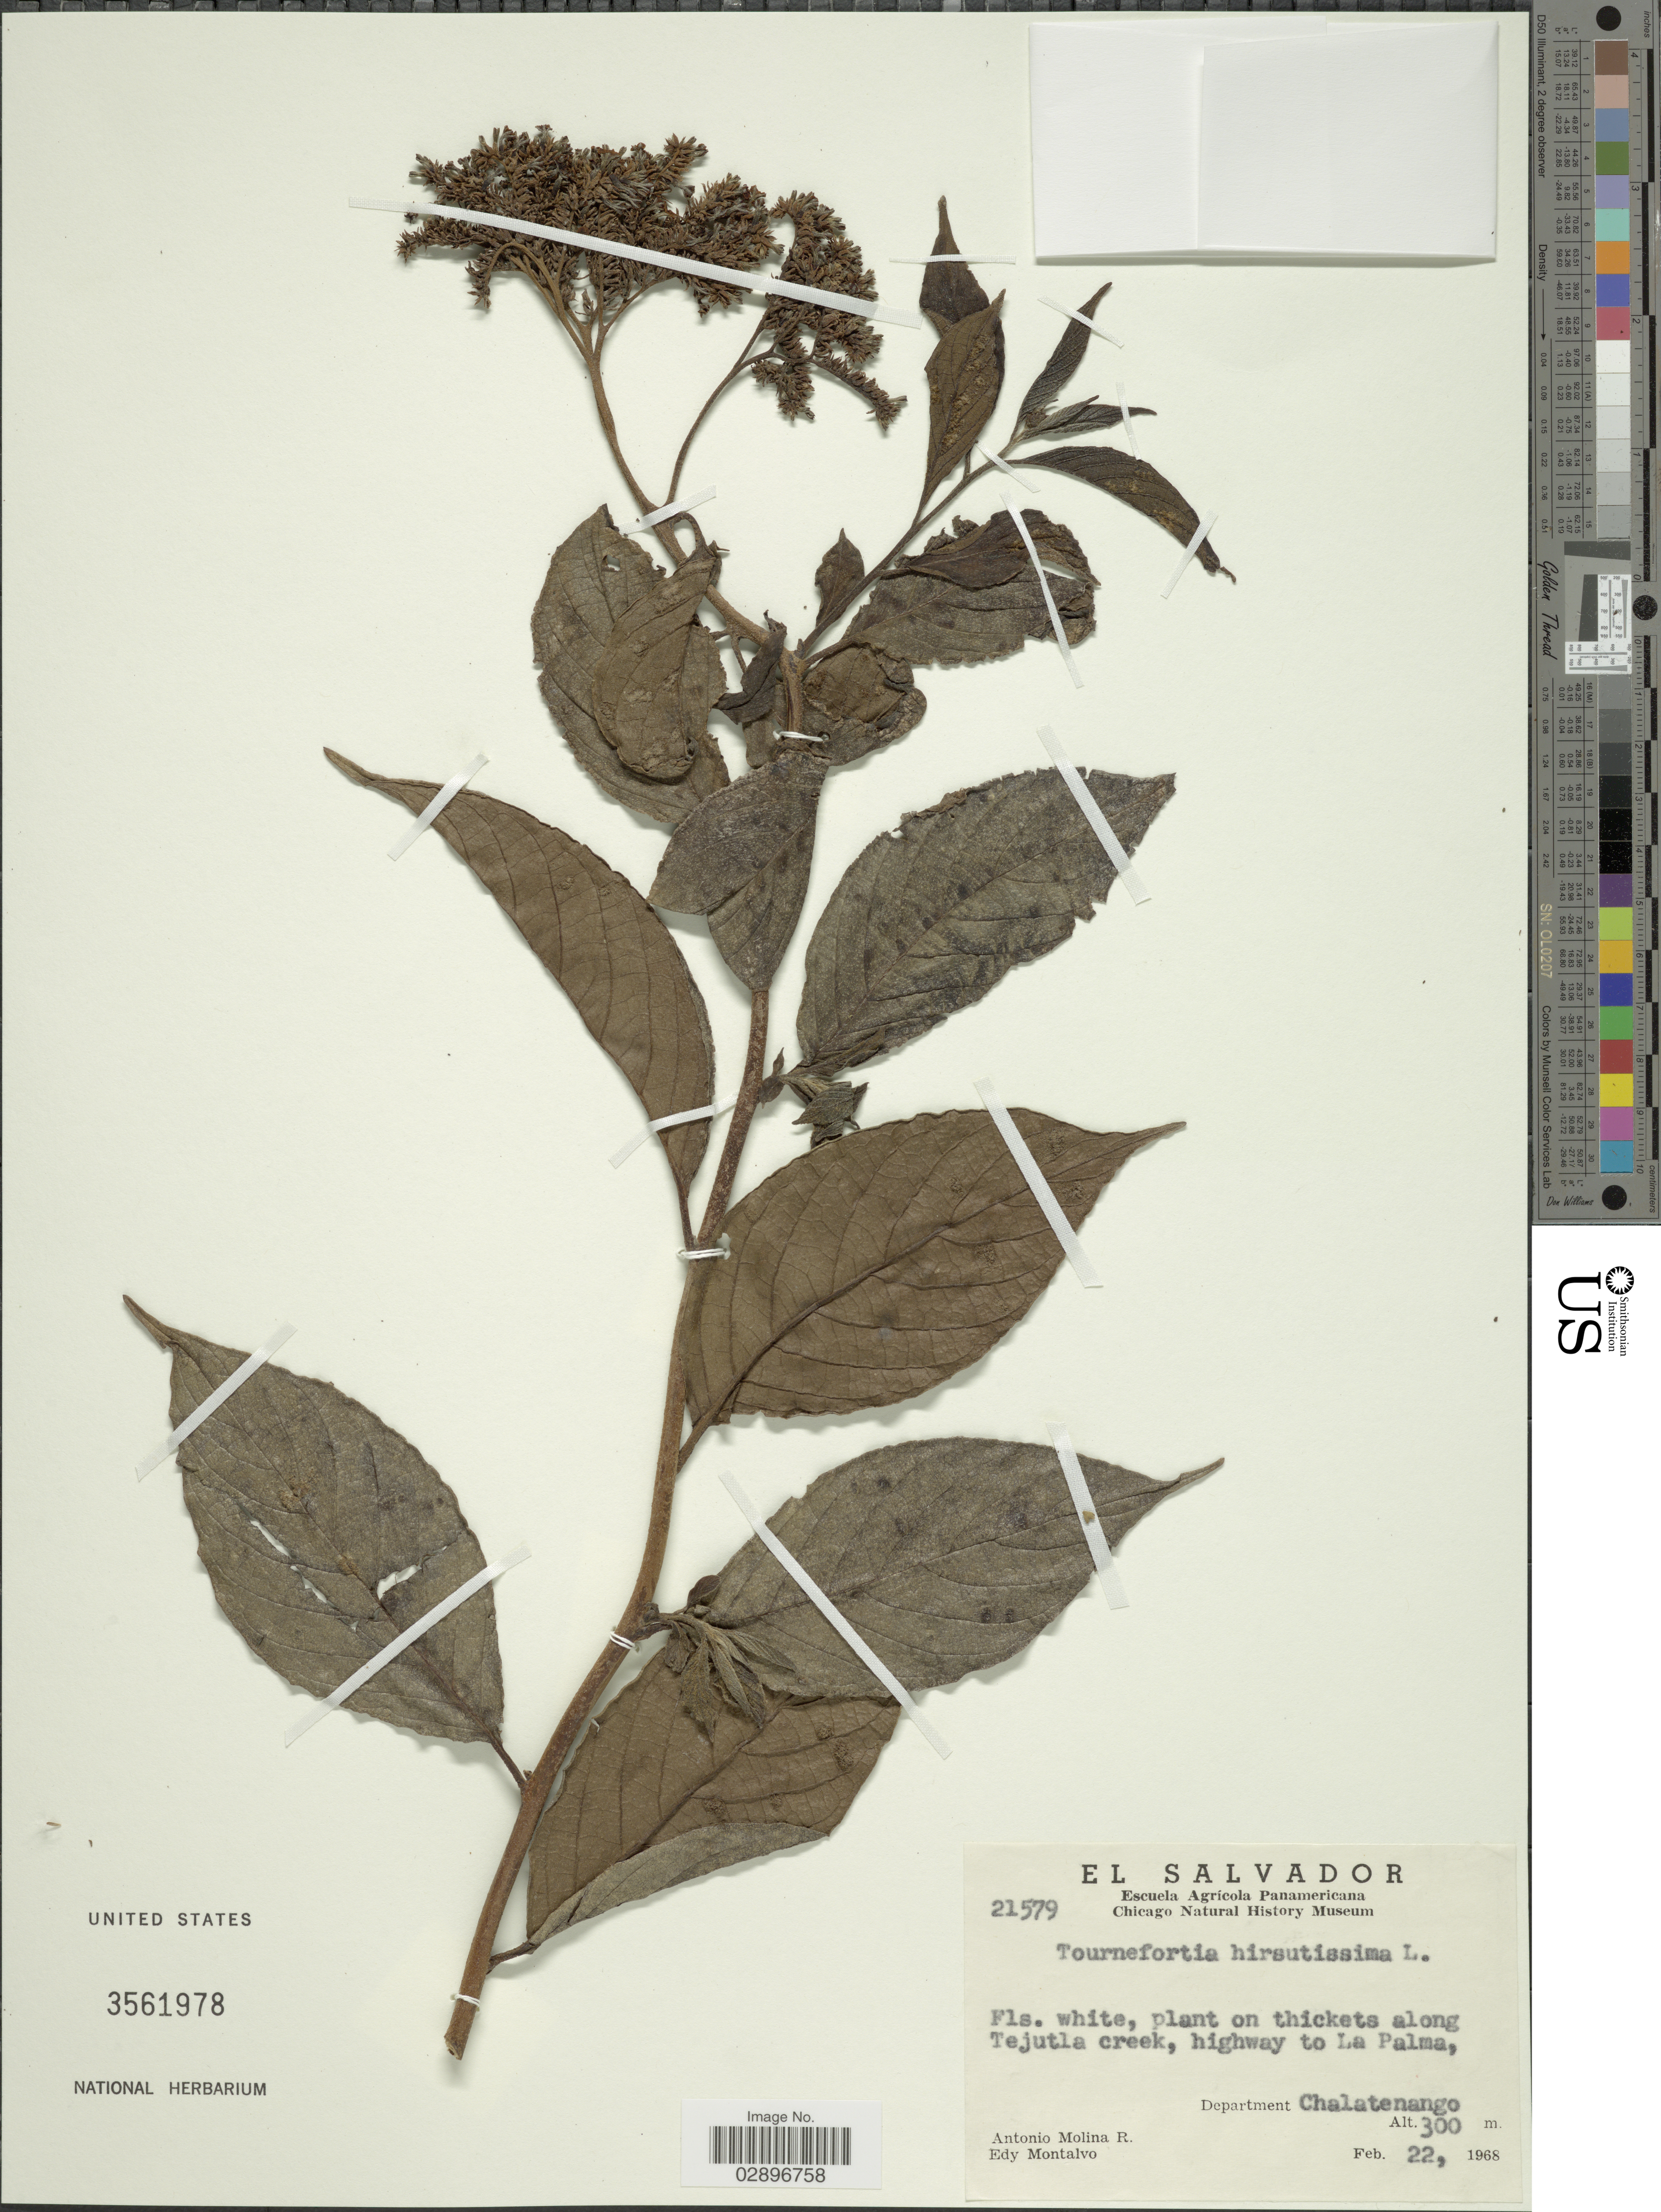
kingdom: Plantae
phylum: Tracheophyta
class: Magnoliopsida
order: Boraginales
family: Heliotropiaceae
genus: Tournefortia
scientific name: Tournefortia hirsutissima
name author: L.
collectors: A. Molina R. & E. A. Montalvo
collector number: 21579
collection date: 1968-02-22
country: El Salvador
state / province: Chalatenango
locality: Along Tejutla creek, highway to La Palma, Department Chalatenango.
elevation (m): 300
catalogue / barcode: US 3561978